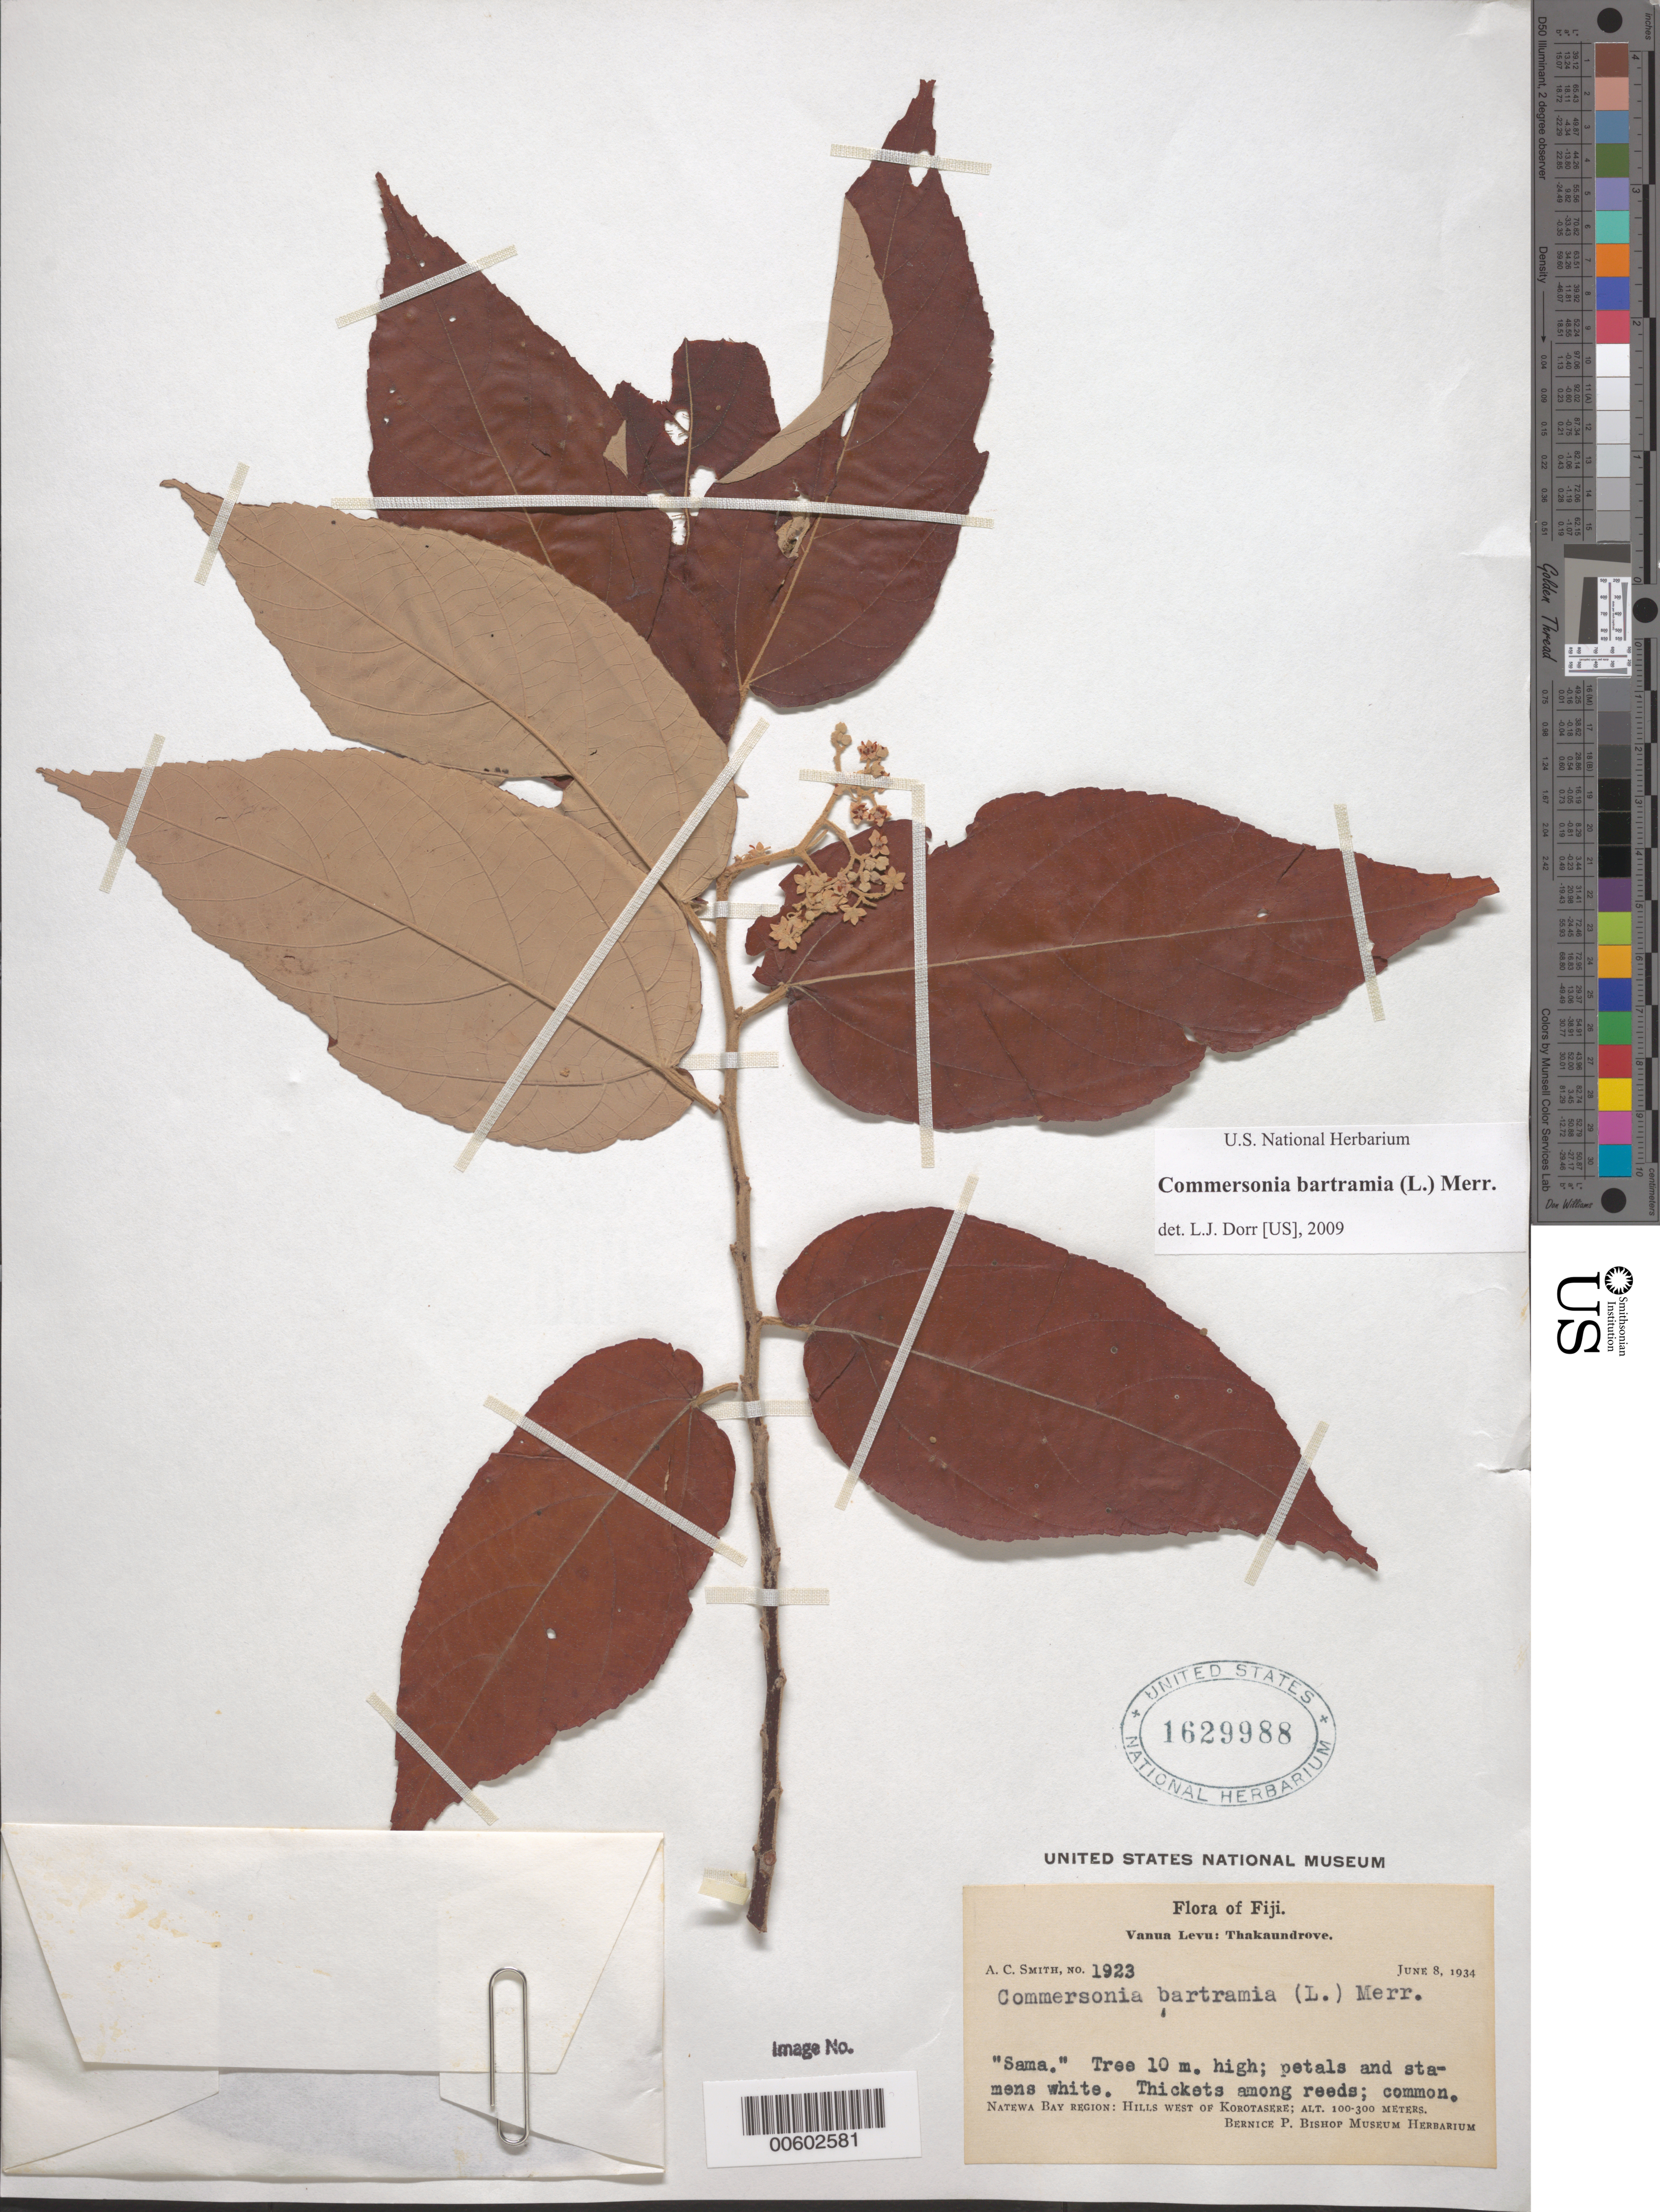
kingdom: Plantae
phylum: Tracheophyta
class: Magnoliopsida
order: Malvales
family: Malvaceae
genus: Commersonia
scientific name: Commersonia bartramia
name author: (L.) Merr.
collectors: A. C. Smith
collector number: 1923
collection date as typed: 08 Jun 1934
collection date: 1934-06-08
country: Fiji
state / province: Northern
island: Vanua Levu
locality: Thakaundrove. Hills W of Korotasere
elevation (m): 100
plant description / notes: Common name: Sama; US, GH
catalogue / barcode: US 1629988